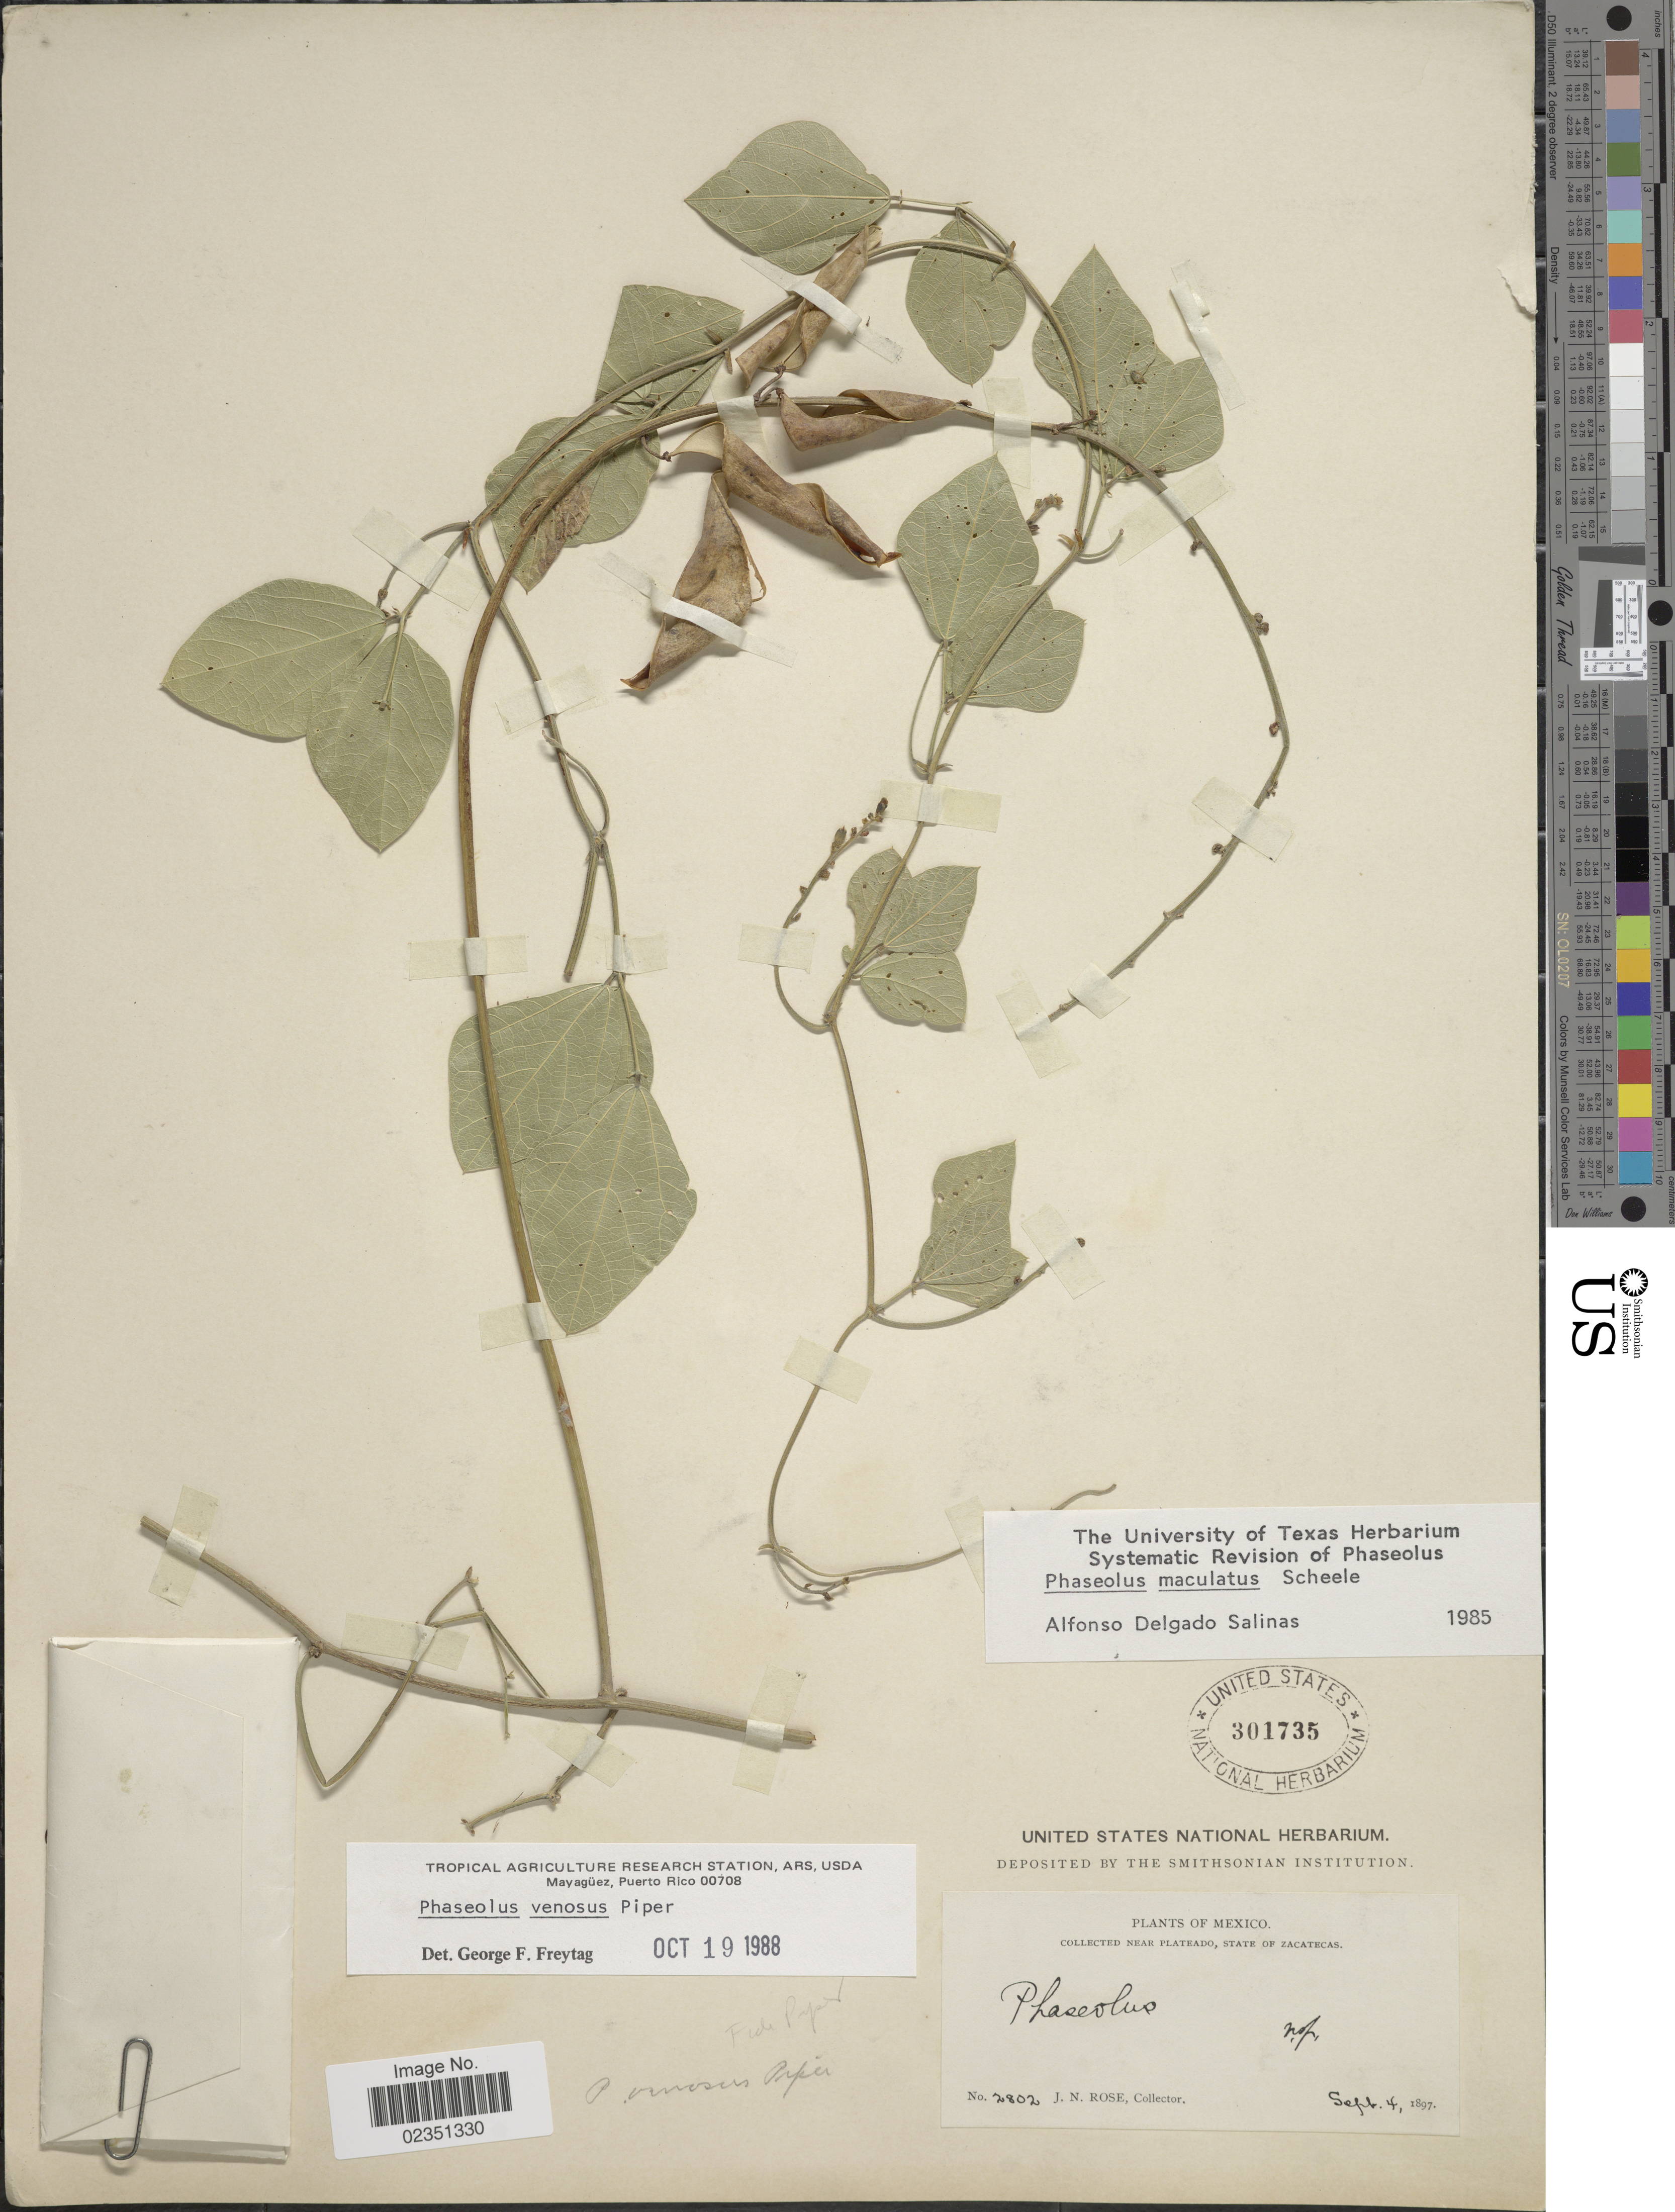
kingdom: Plantae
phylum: Tracheophyta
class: Magnoliopsida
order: Fabales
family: Fabaceae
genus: Phaseolus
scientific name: Phaseolus venosus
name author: Piper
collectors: J. N. Rose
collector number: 2802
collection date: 1897-09-04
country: Mexico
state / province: Zacatecas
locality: Near Plateado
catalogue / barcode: US 301735